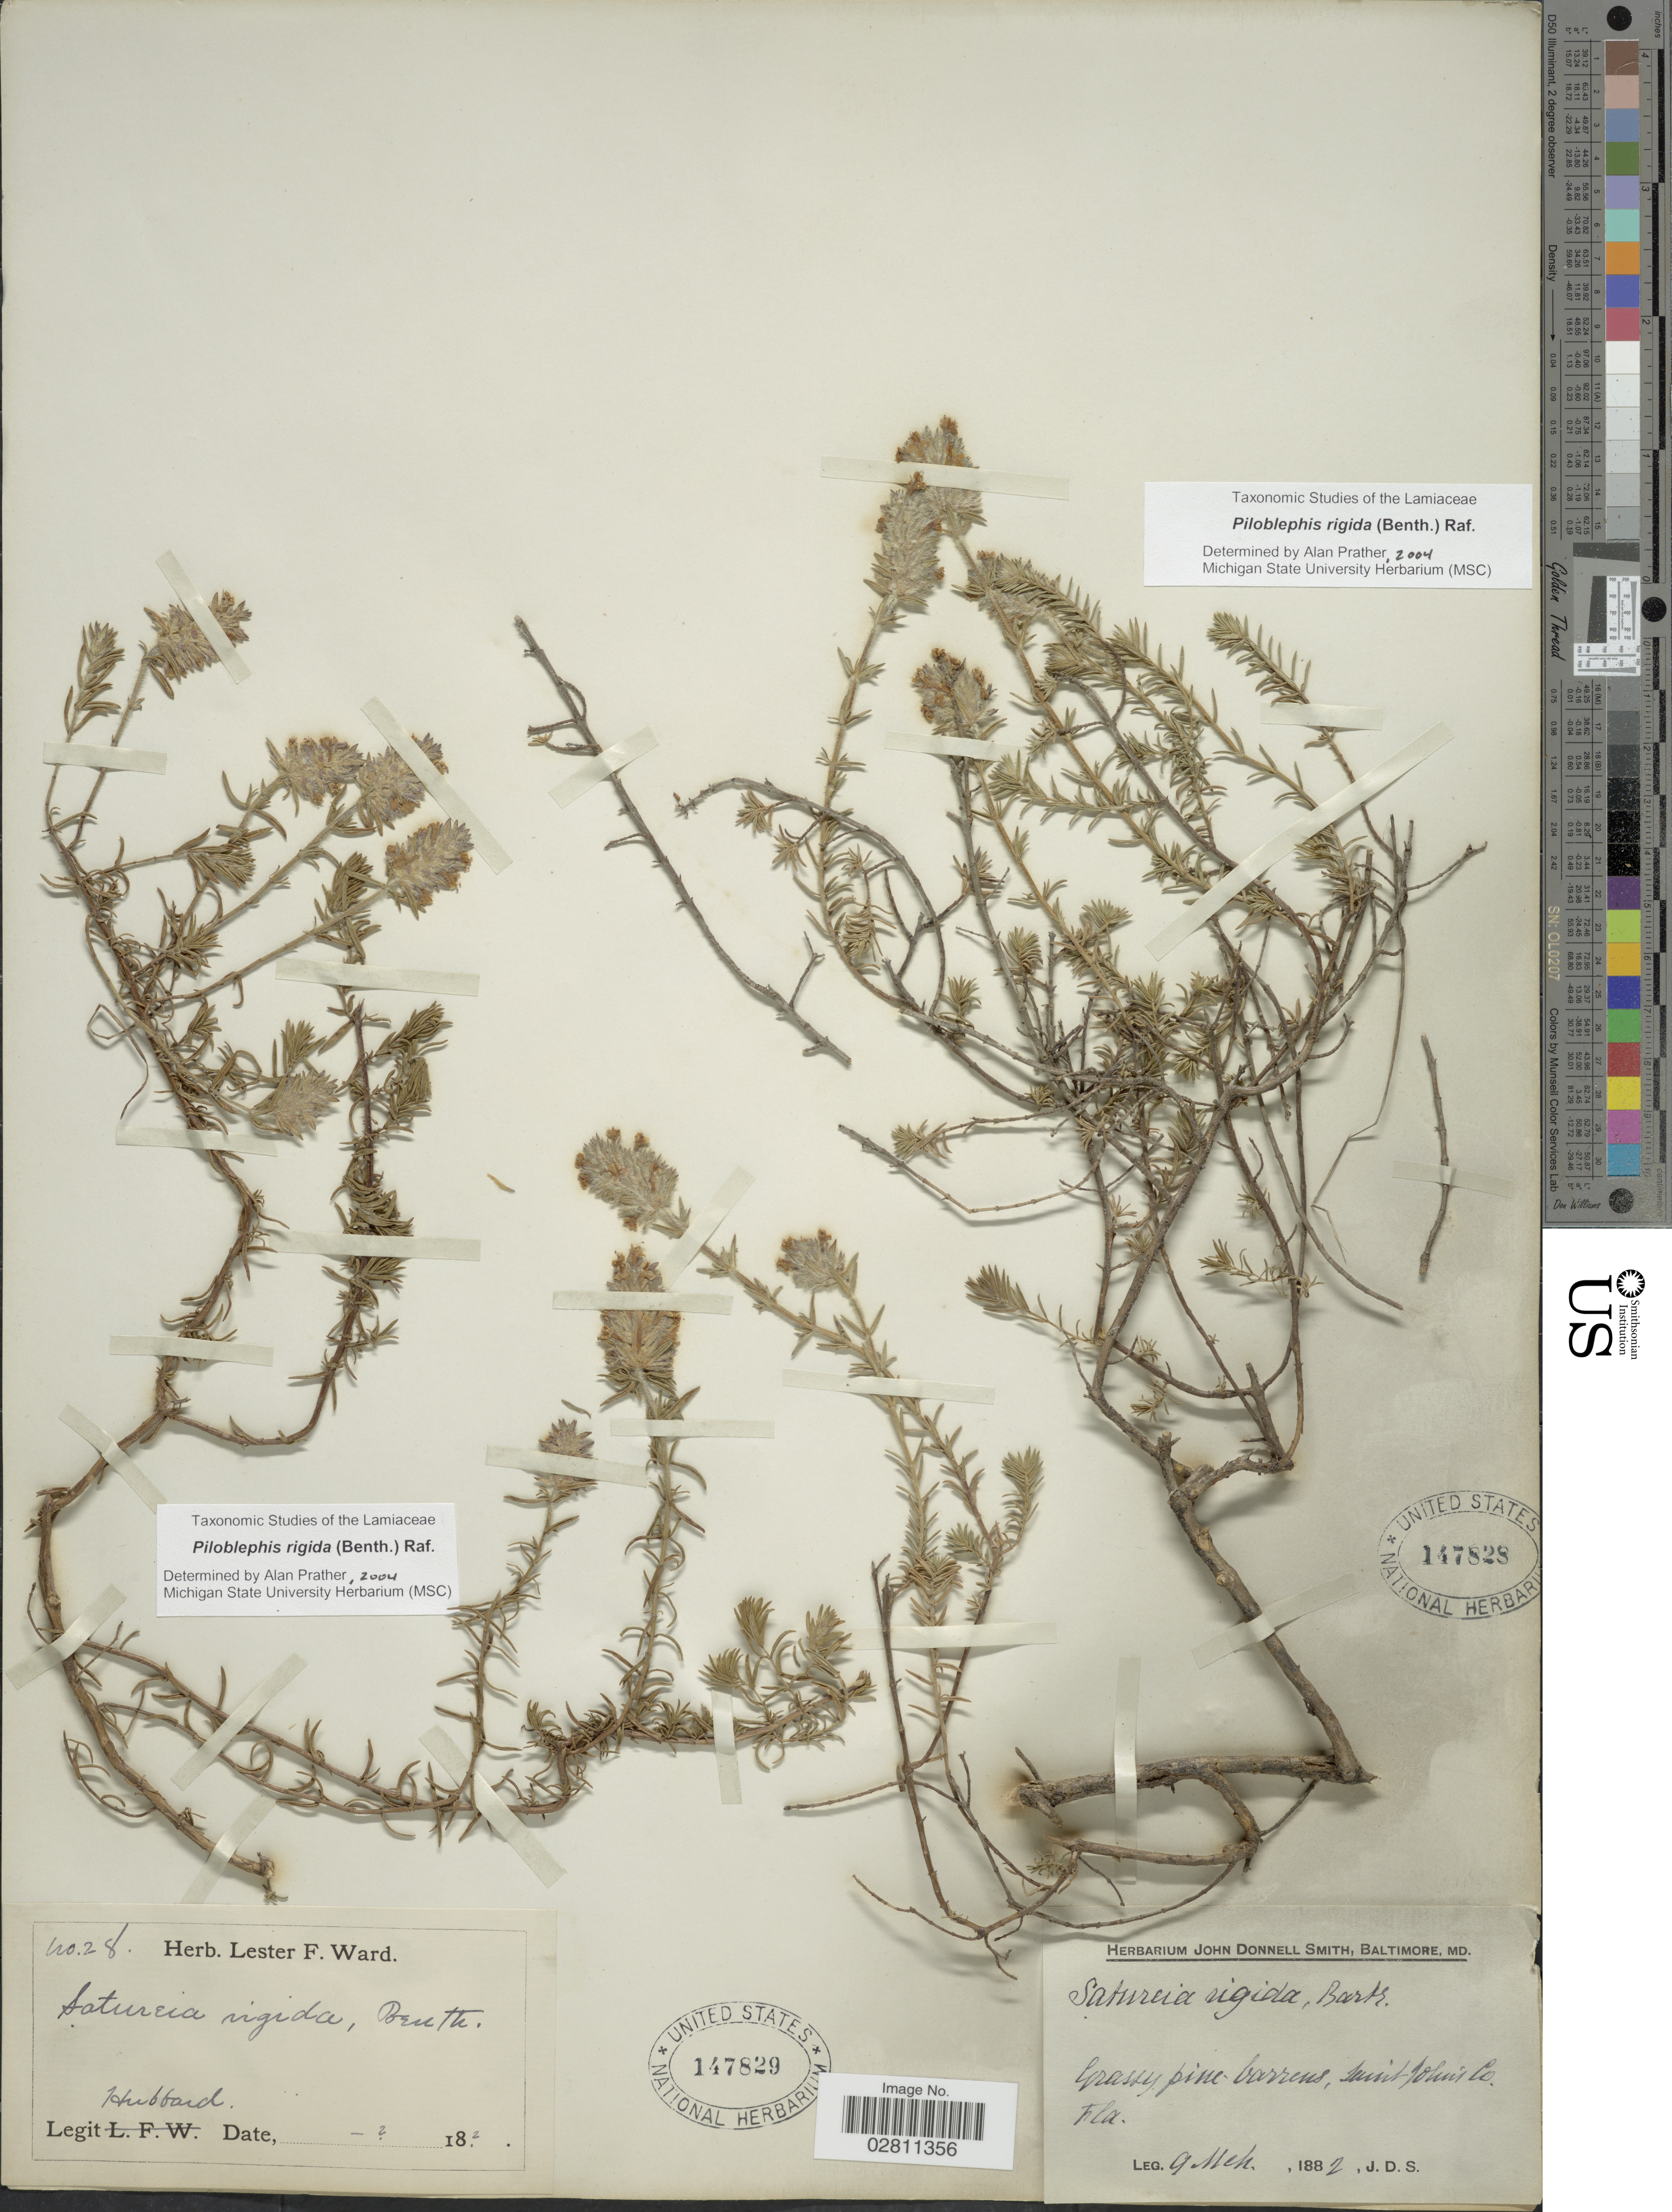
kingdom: Plantae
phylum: Tracheophyta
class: Magnoliopsida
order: Lamiales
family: Lamiaceae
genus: Piloblephis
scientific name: Piloblephis rigida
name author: (Bartram ex Benth.) Raf.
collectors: J. Donnell Smith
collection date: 1882-03-09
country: United States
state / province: Florida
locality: Grassy pine-barrens, Saint John's Co. Fla.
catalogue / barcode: US 147828